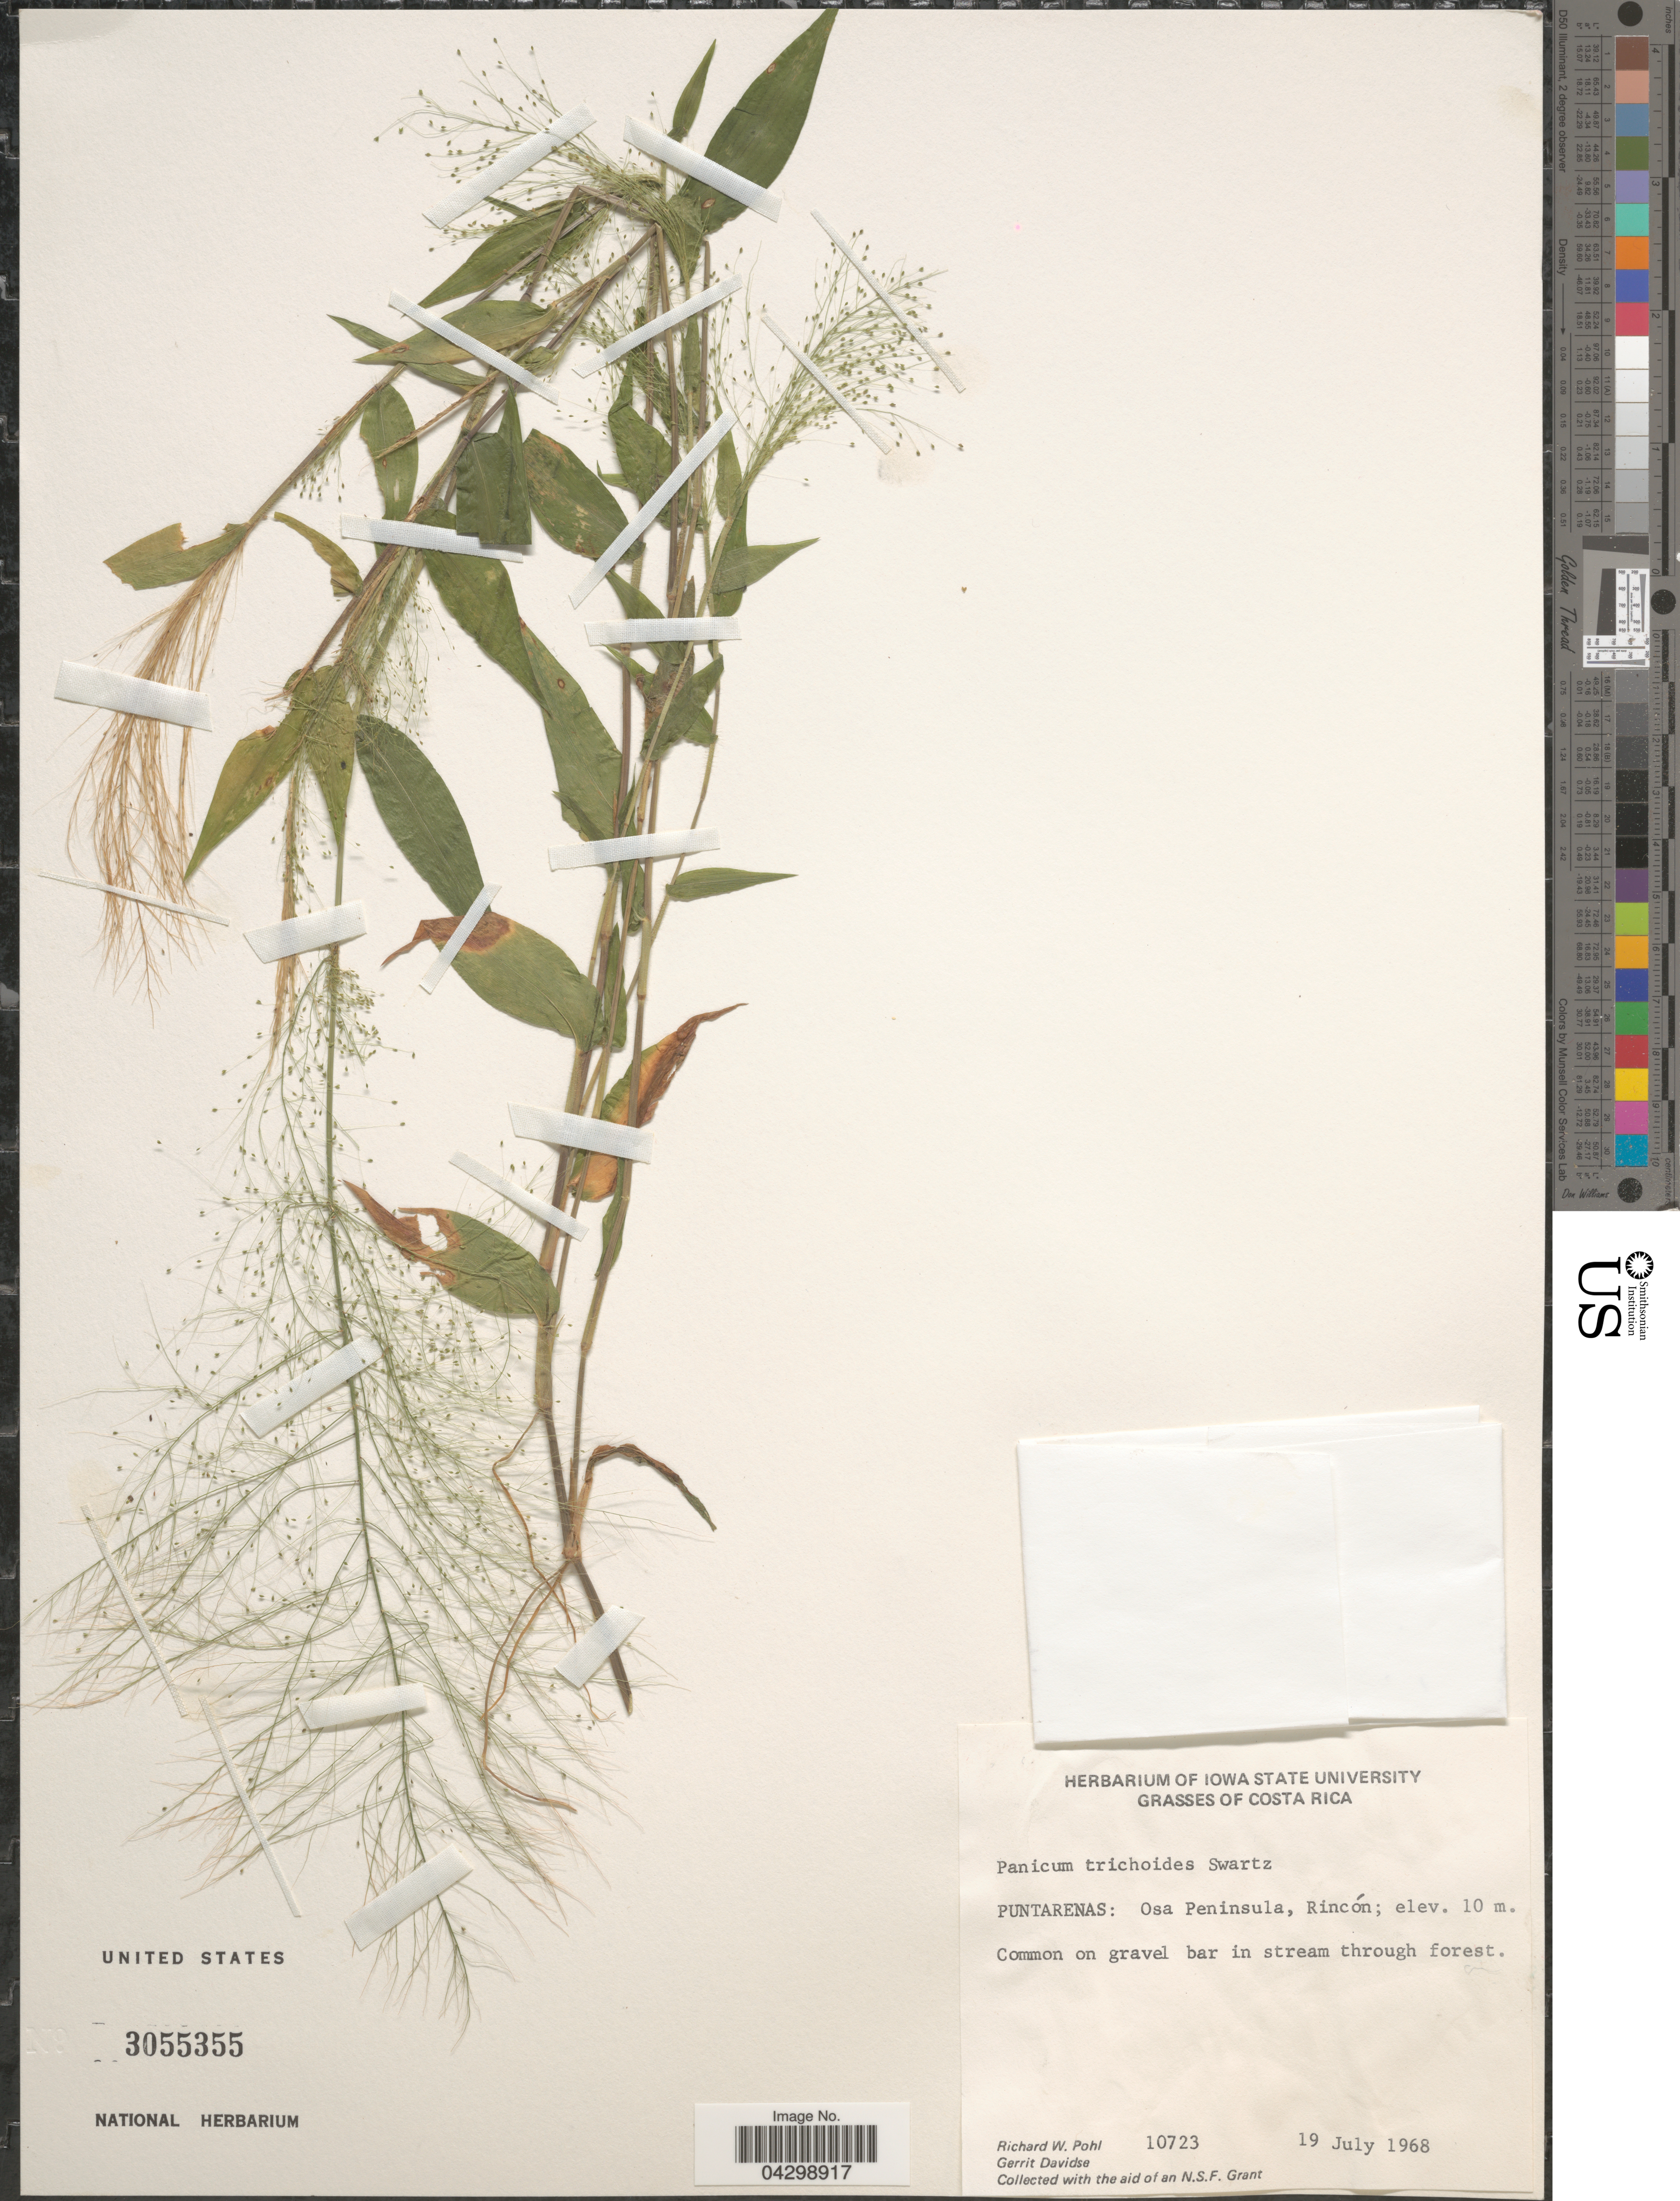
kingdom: Plantae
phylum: Tracheophyta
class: Liliopsida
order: Poales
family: Poaceae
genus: Panicum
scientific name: Panicum trichoides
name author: Sw.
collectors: R. W. Pohl & G. Davidse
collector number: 10723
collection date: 1968-07-19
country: Costa Rica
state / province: Puntarenas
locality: Osa Peninsula, Rincón; Common on gravel bar in stream through forest.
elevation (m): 10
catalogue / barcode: US 3055355